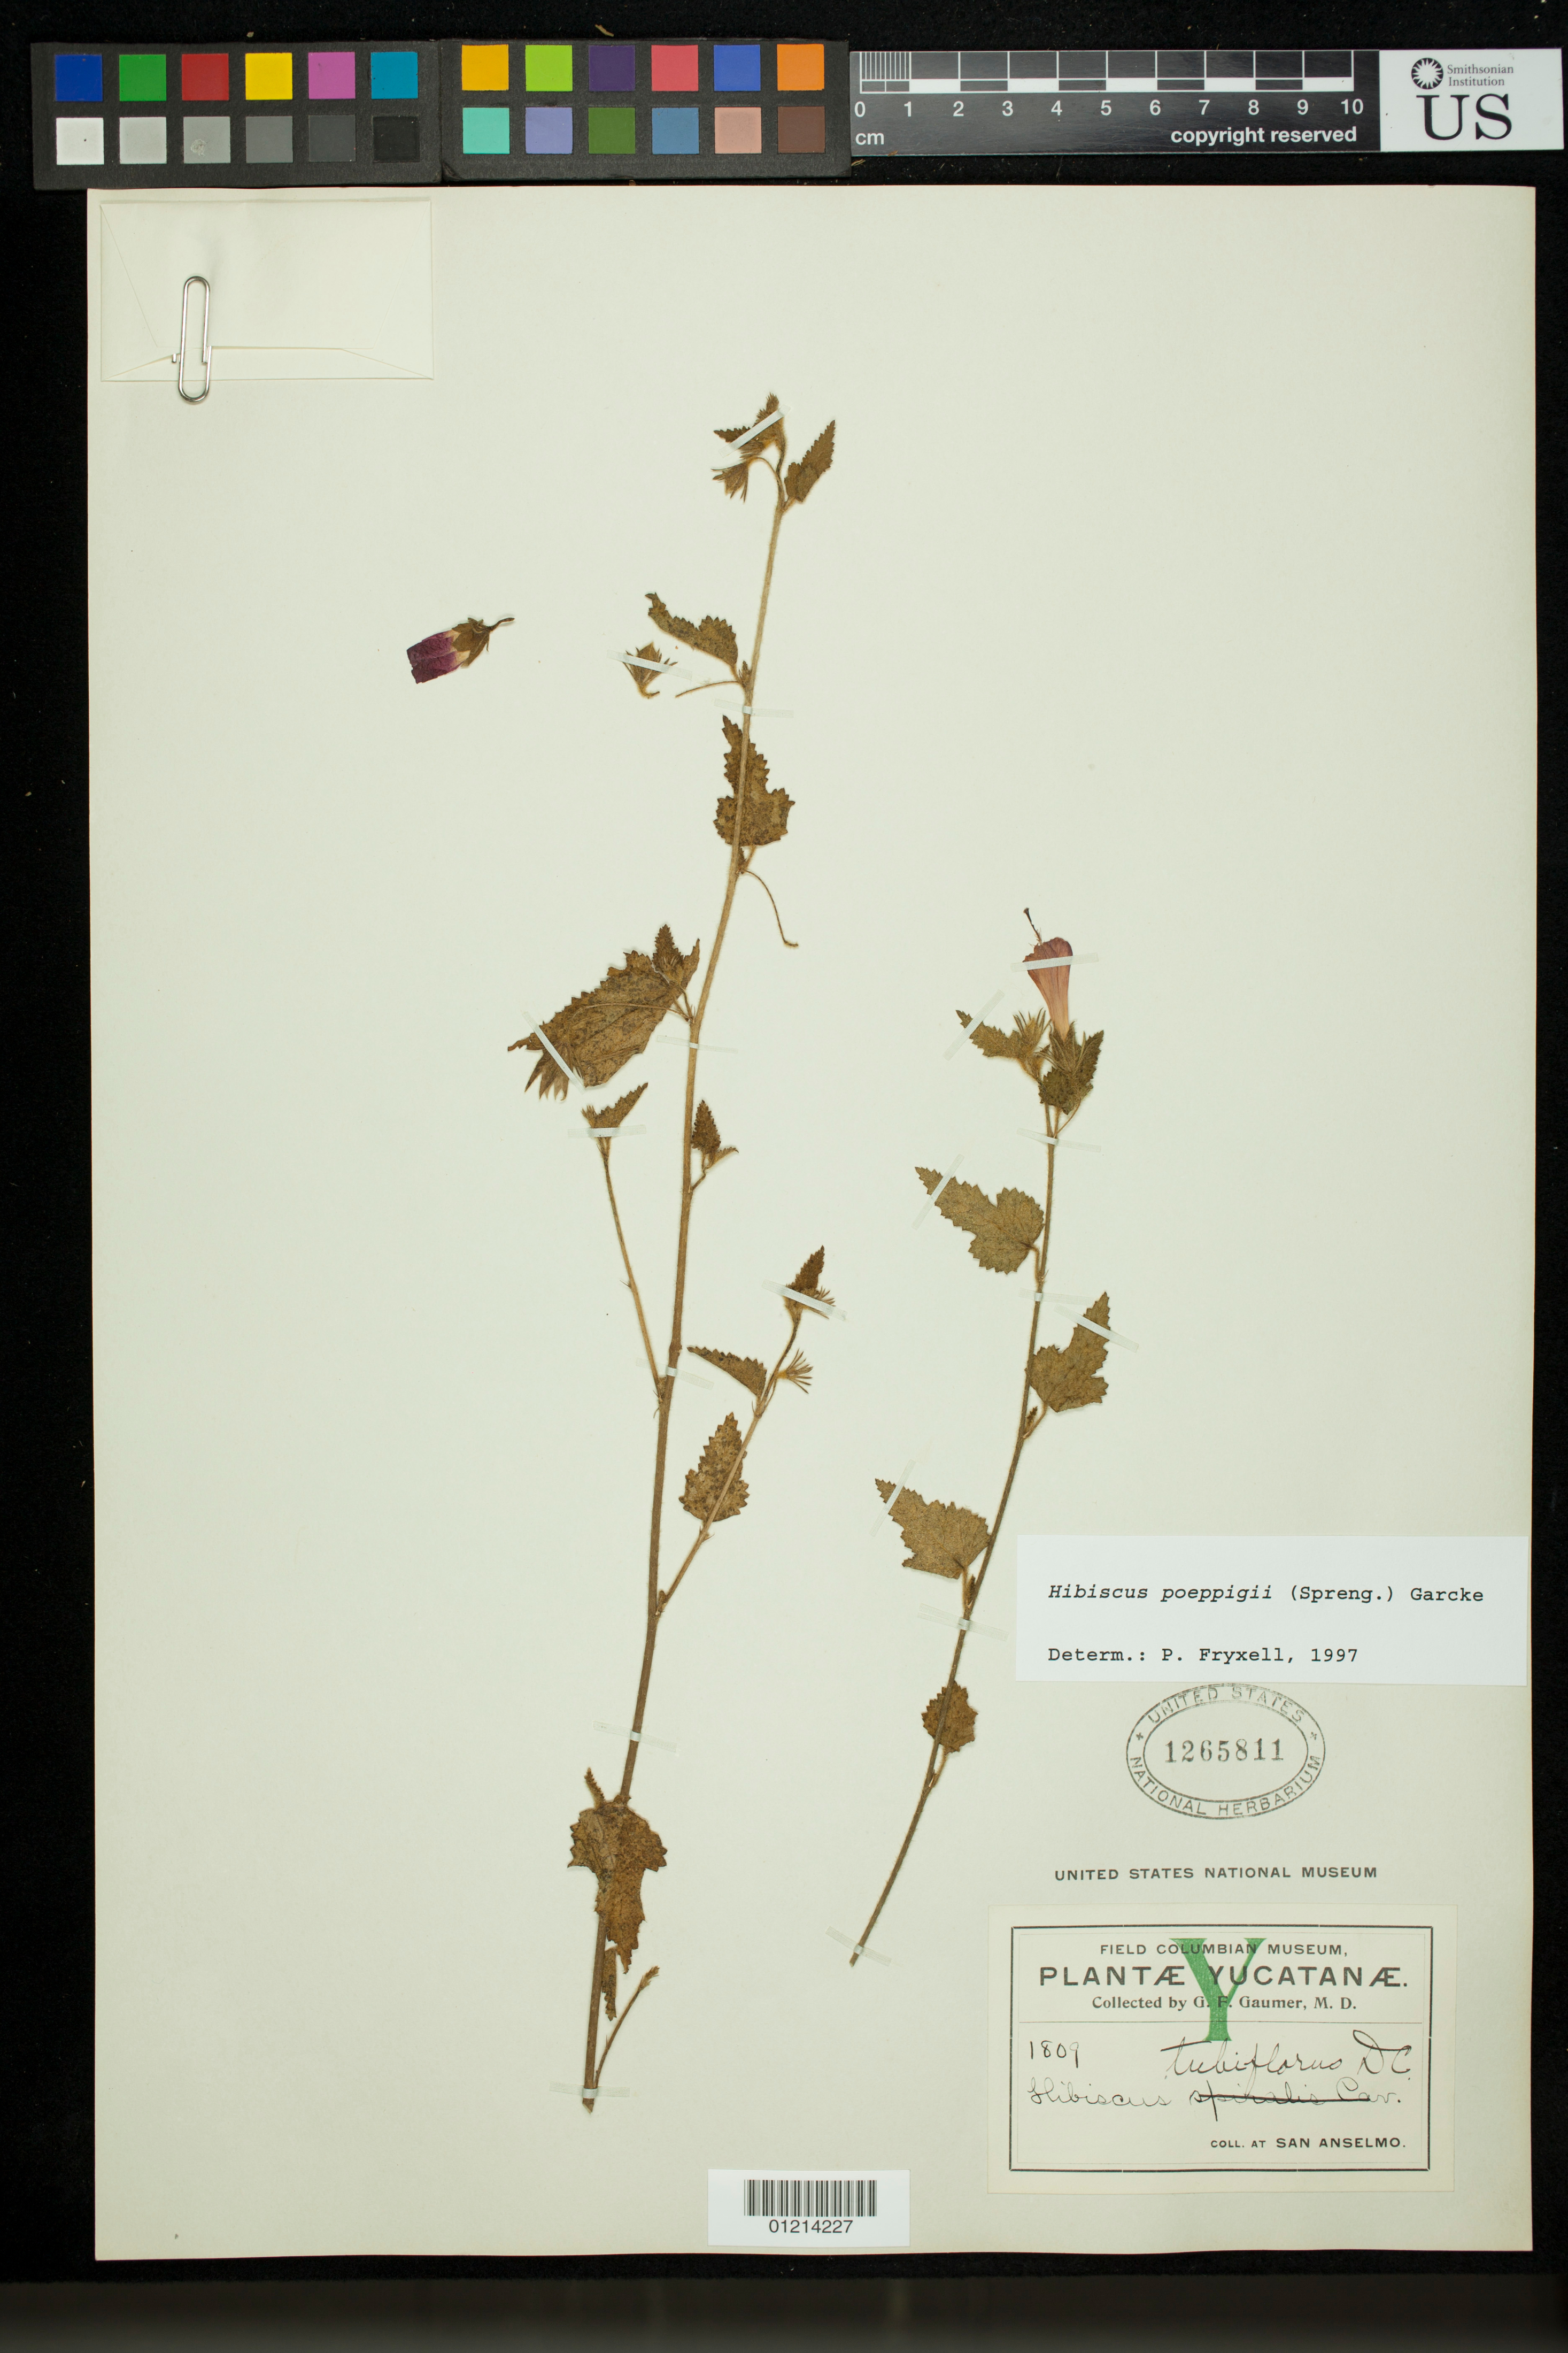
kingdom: Plantae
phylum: Tracheophyta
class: Magnoliopsida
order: Malvales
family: Malvaceae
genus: Hibiscus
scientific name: Hibiscus poeppigii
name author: (Spreng.) Garcke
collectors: G. F. Gaumer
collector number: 1809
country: Mexico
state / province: Yucatán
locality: San Anselmo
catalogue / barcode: US 1265811